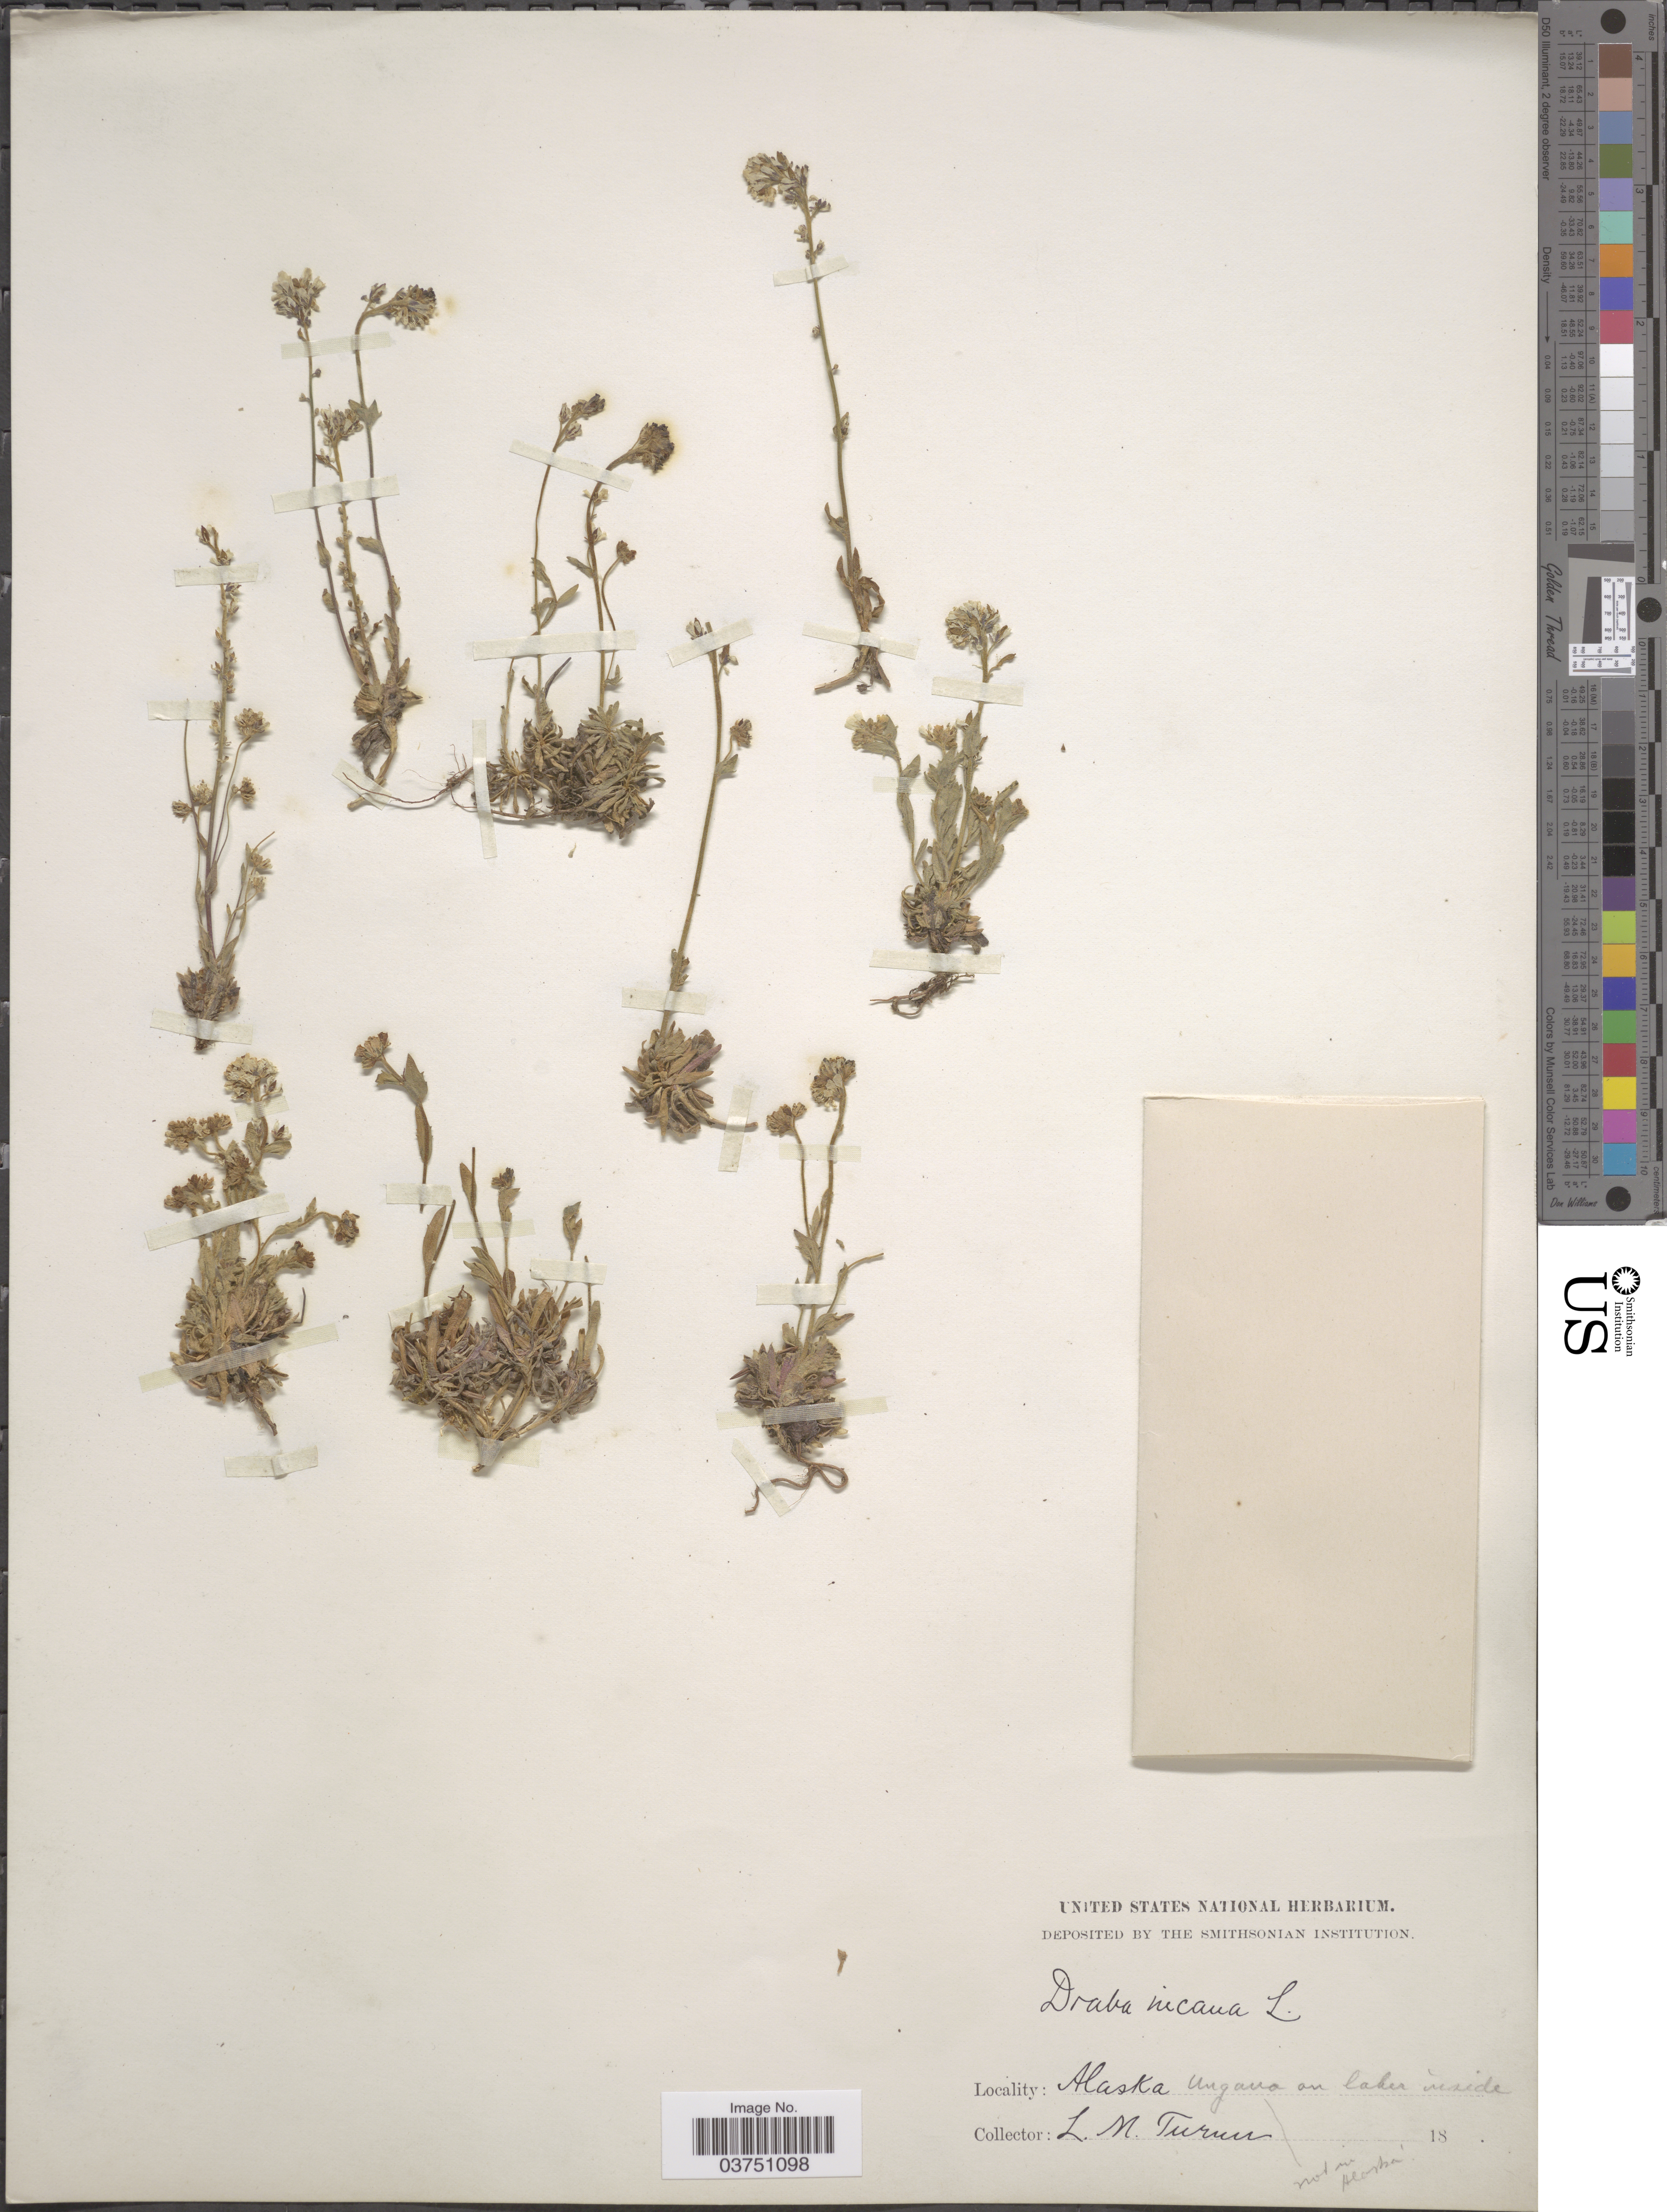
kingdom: Plantae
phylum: Tracheophyta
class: Magnoliopsida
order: Brassicales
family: Brassicaceae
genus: Draba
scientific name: Draba cana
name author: Rydb.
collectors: L. M. Turner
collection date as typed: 18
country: United States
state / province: Alaska